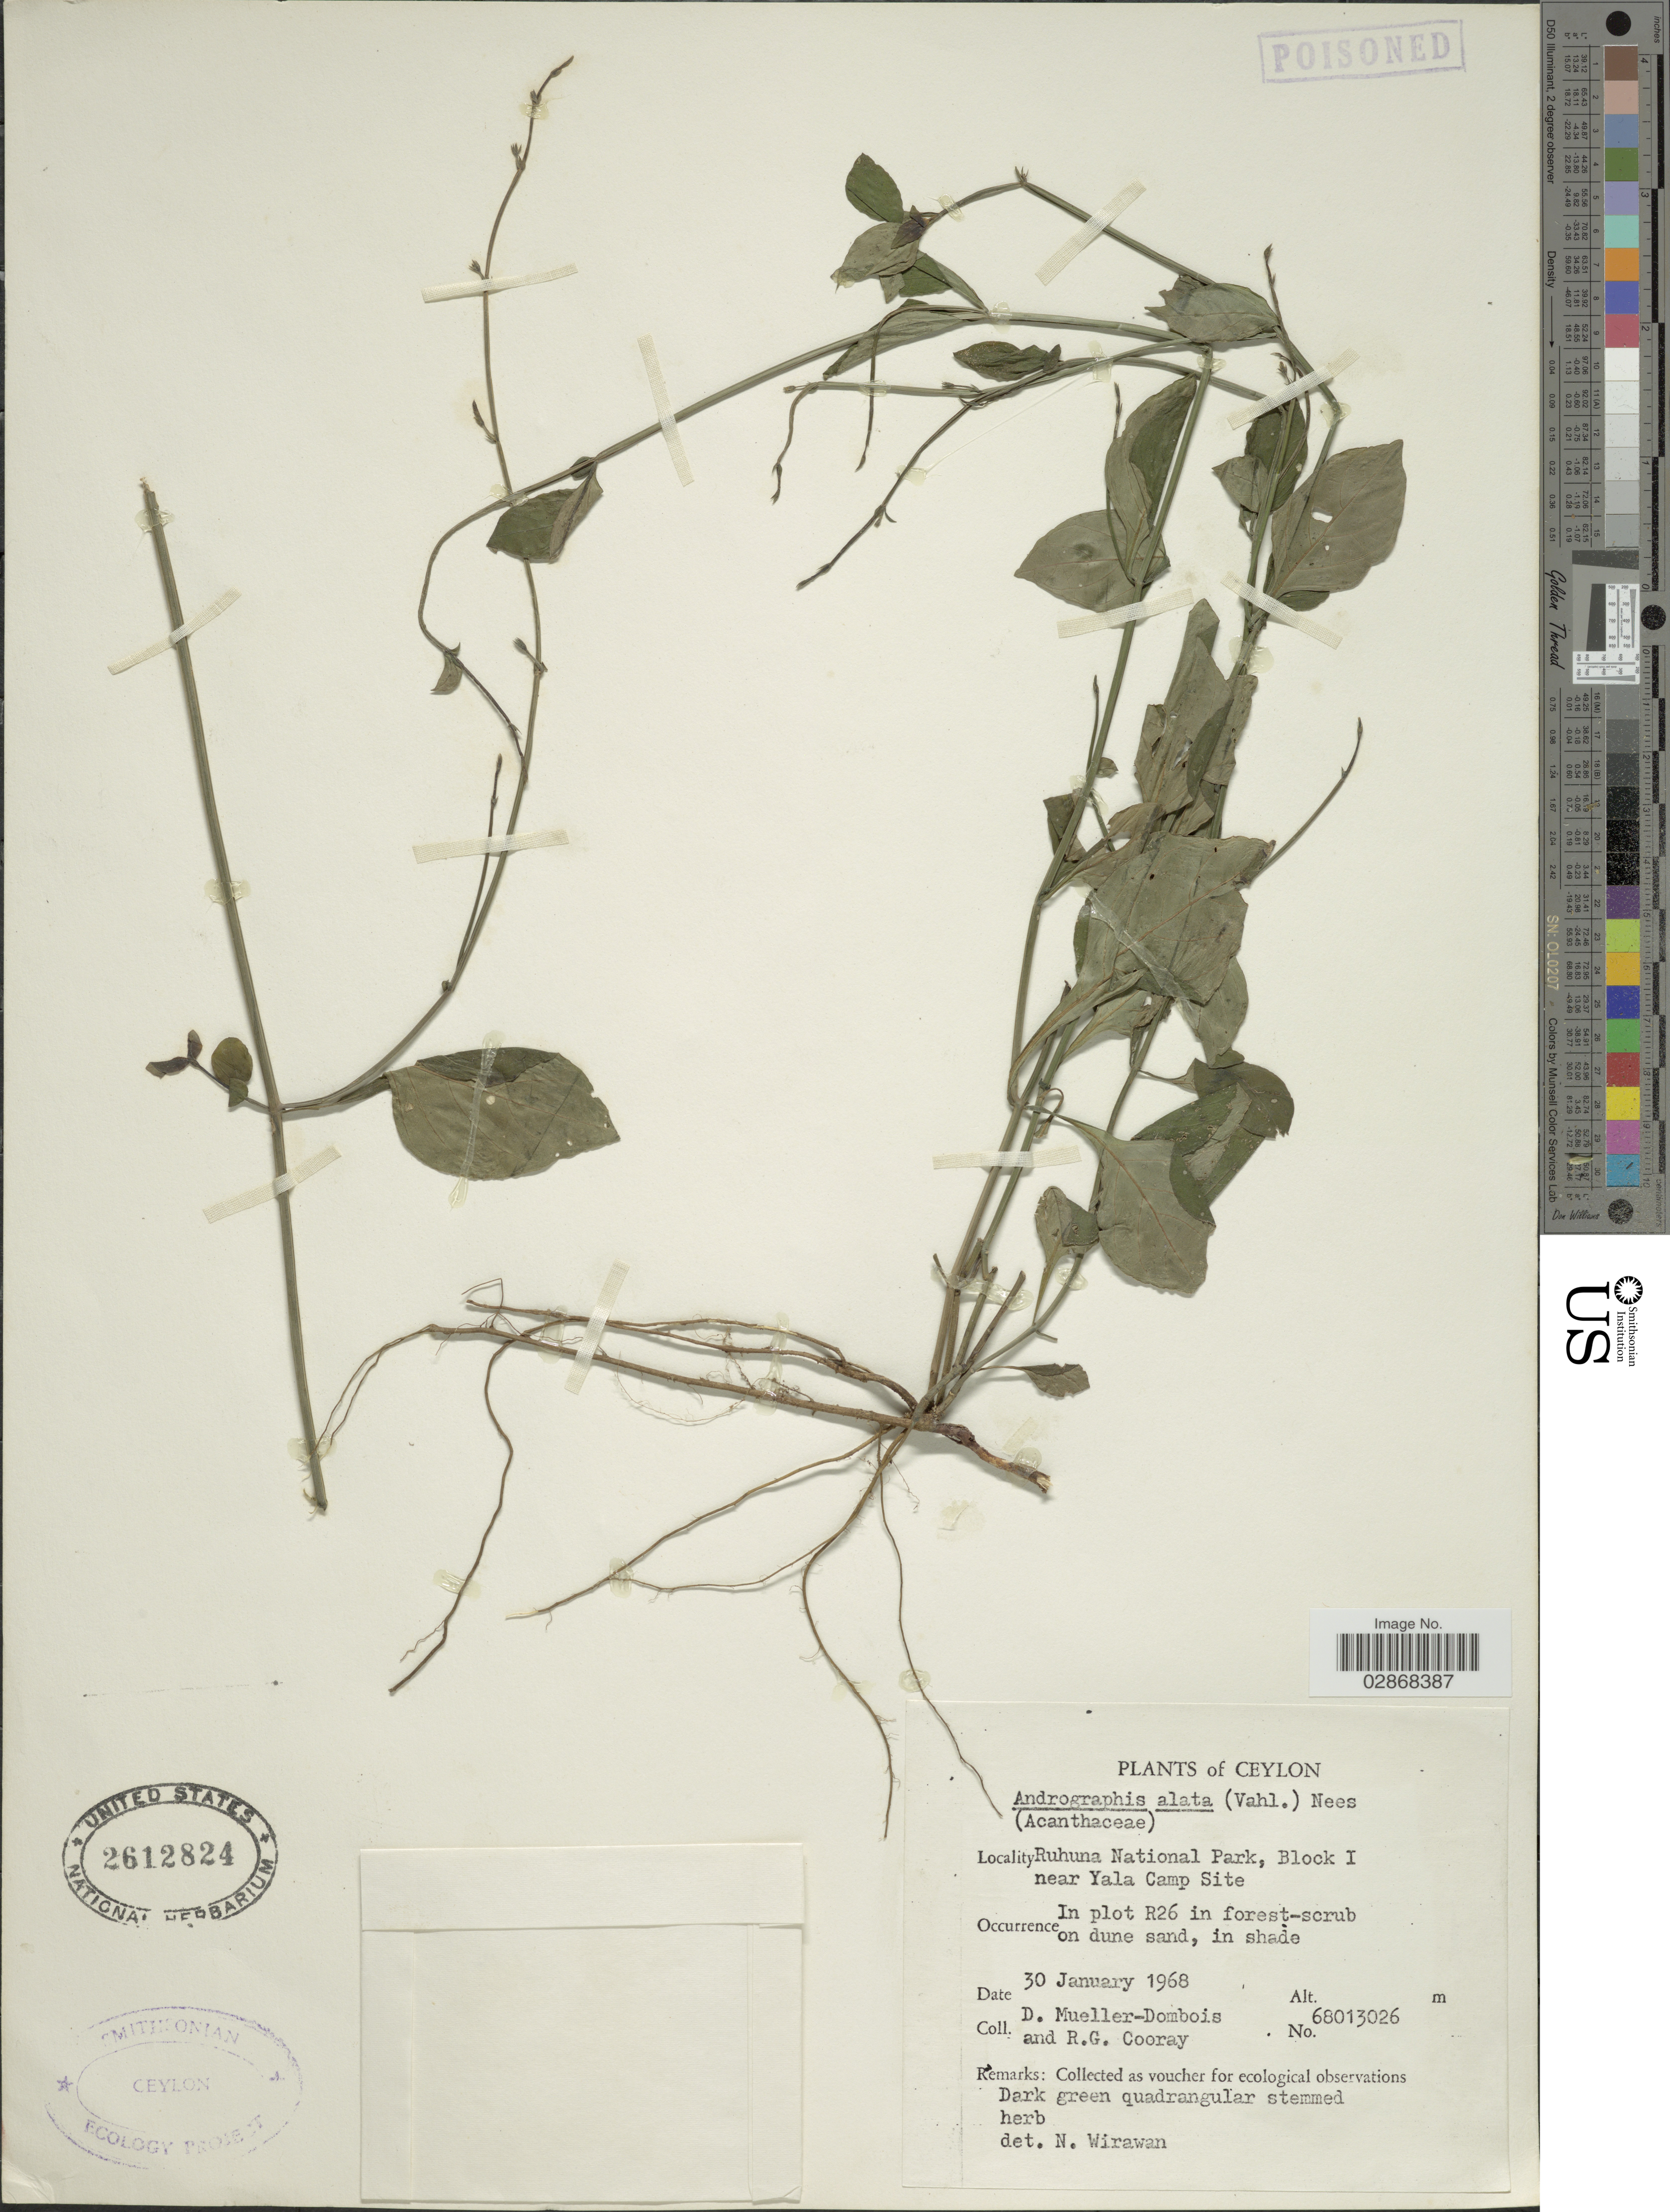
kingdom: Plantae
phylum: Tracheophyta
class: Magnoliopsida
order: Lamiales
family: Acanthaceae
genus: Andrographis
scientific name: Andrographis alata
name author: (Vahl) Nees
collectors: D. Mueller-Dombois & R. Cooray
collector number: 68013026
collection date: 1968-01-30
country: Sri Lanka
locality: Ceylon. Ruhuna National Park, Block I near Yala Camp Site. In plot R26.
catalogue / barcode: US 2612824